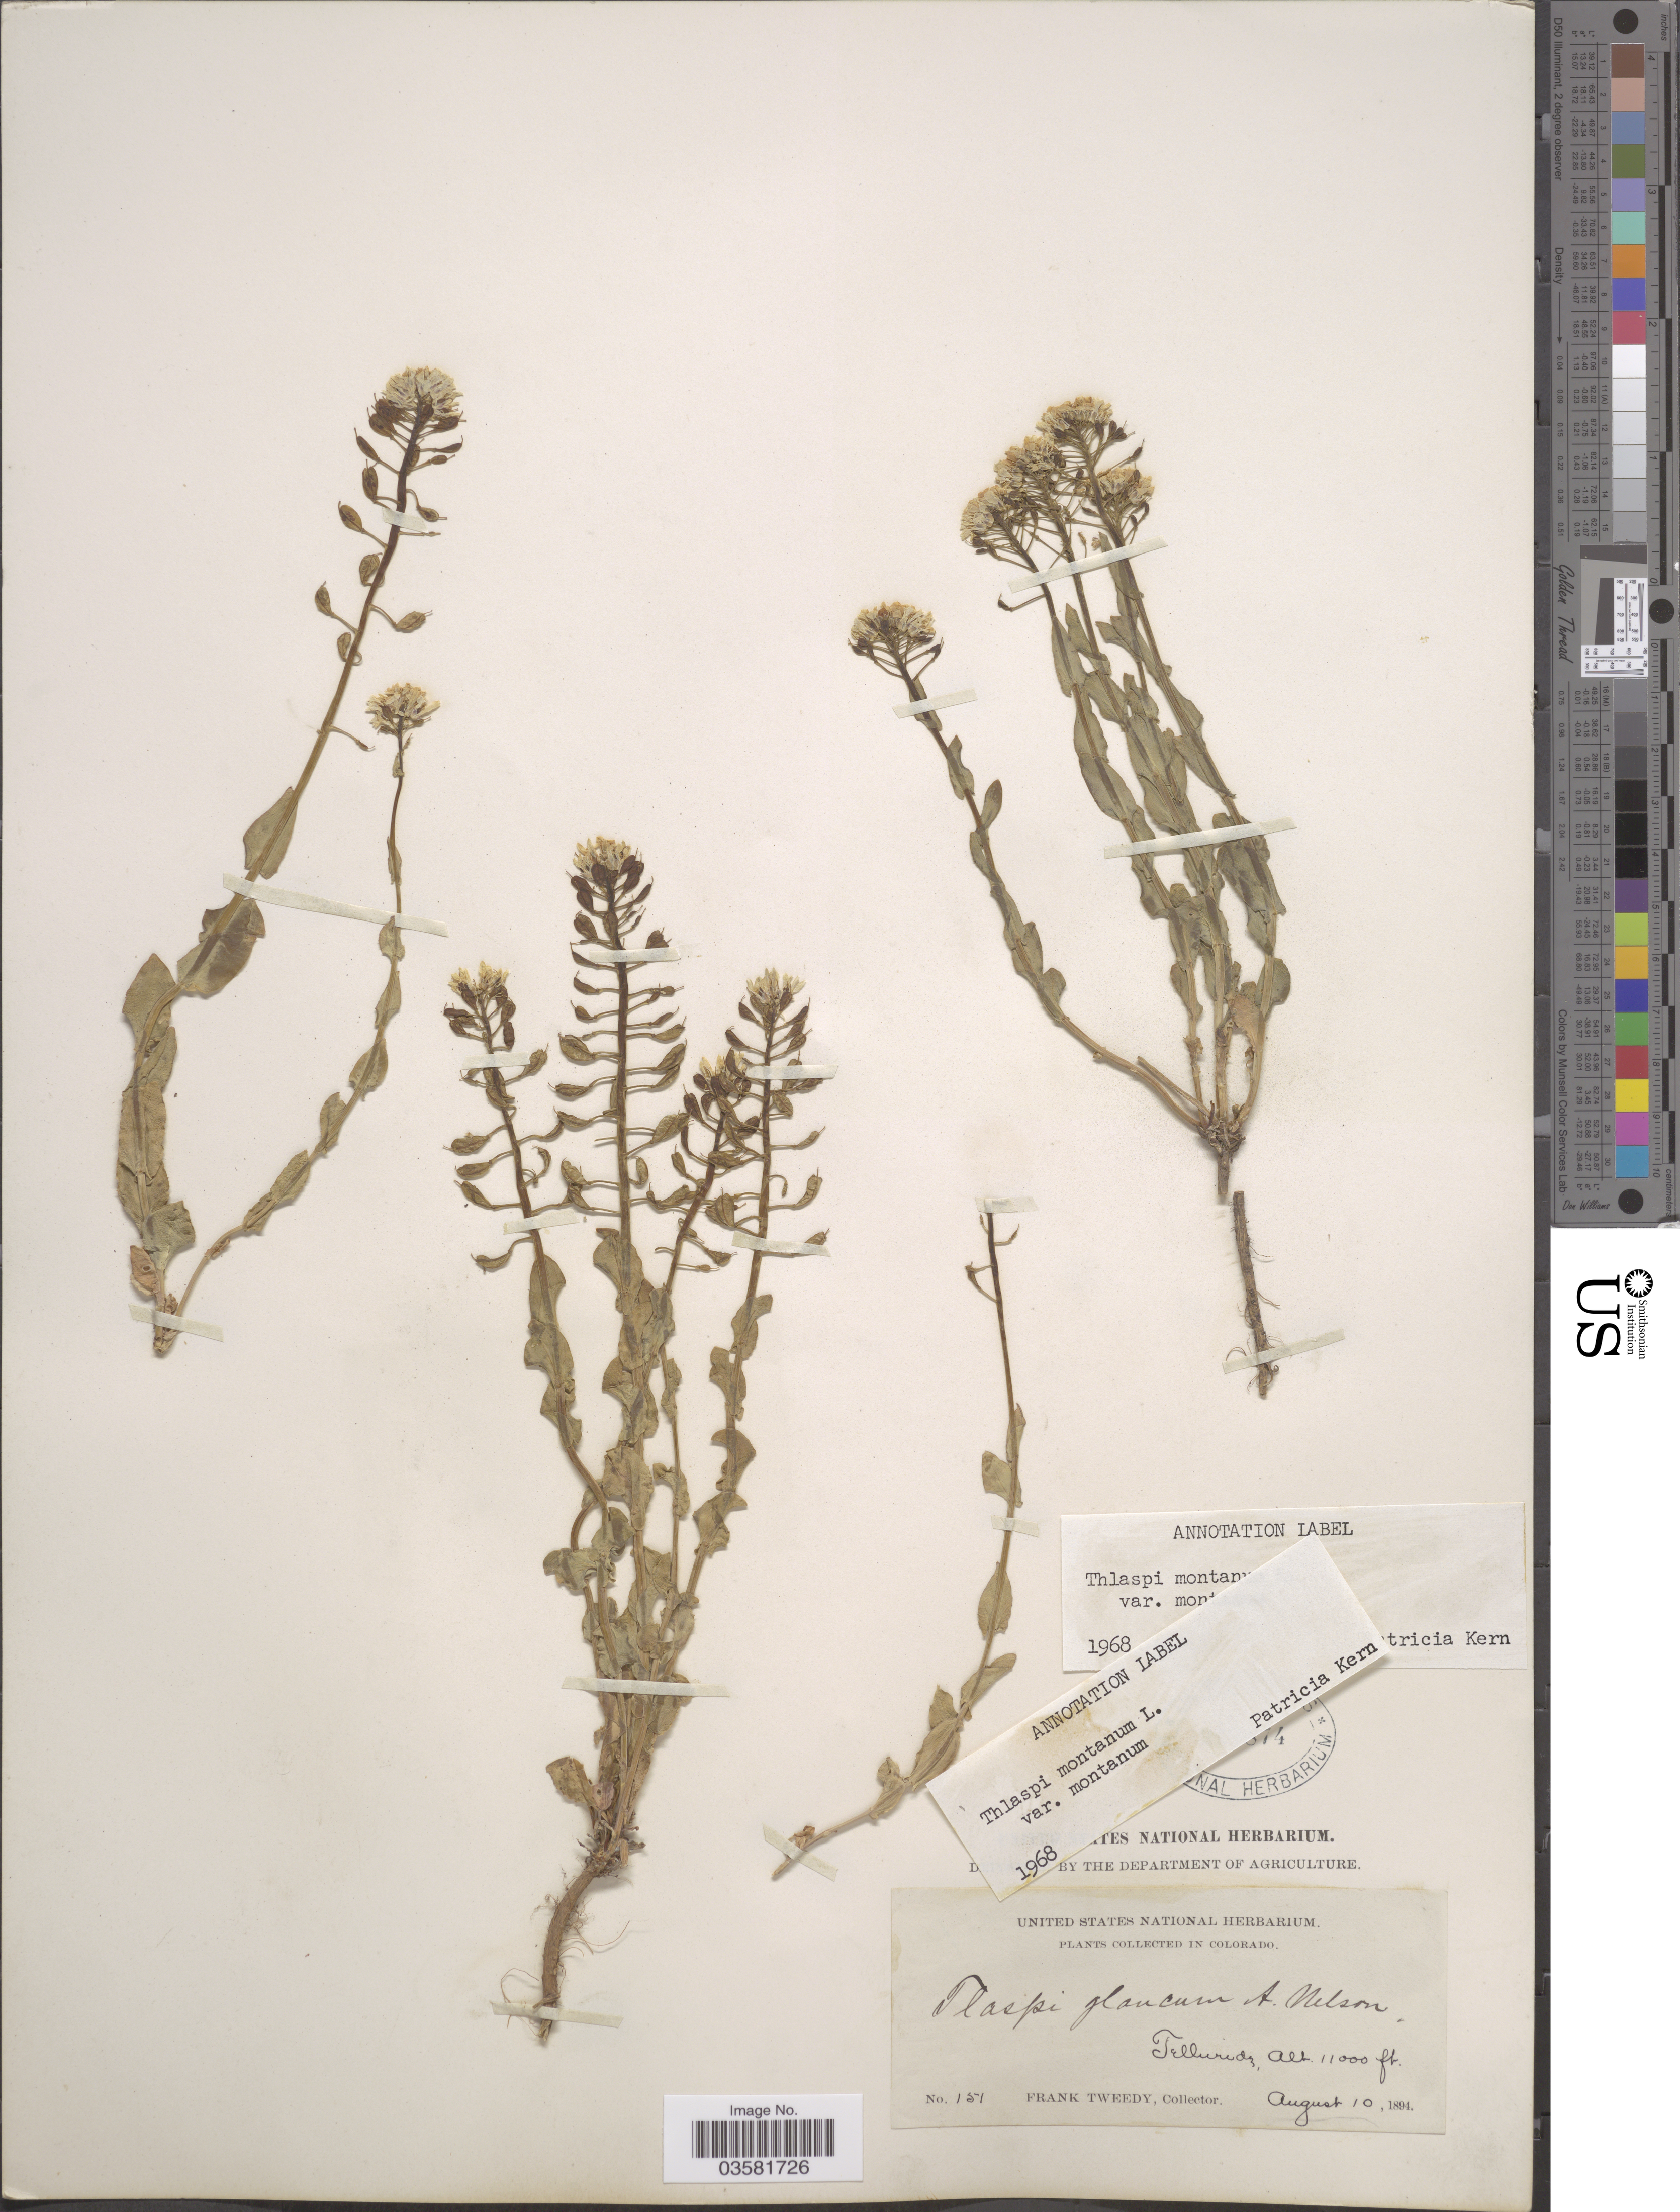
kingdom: Plantae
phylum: Tracheophyta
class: Magnoliopsida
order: Brassicales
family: Brassicaceae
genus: Thlaspi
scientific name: Thlaspi montanum var. montanum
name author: L.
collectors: F. Tweedy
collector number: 151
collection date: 1894-08-10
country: United States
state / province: Colorado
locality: Telluride.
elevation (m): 3353